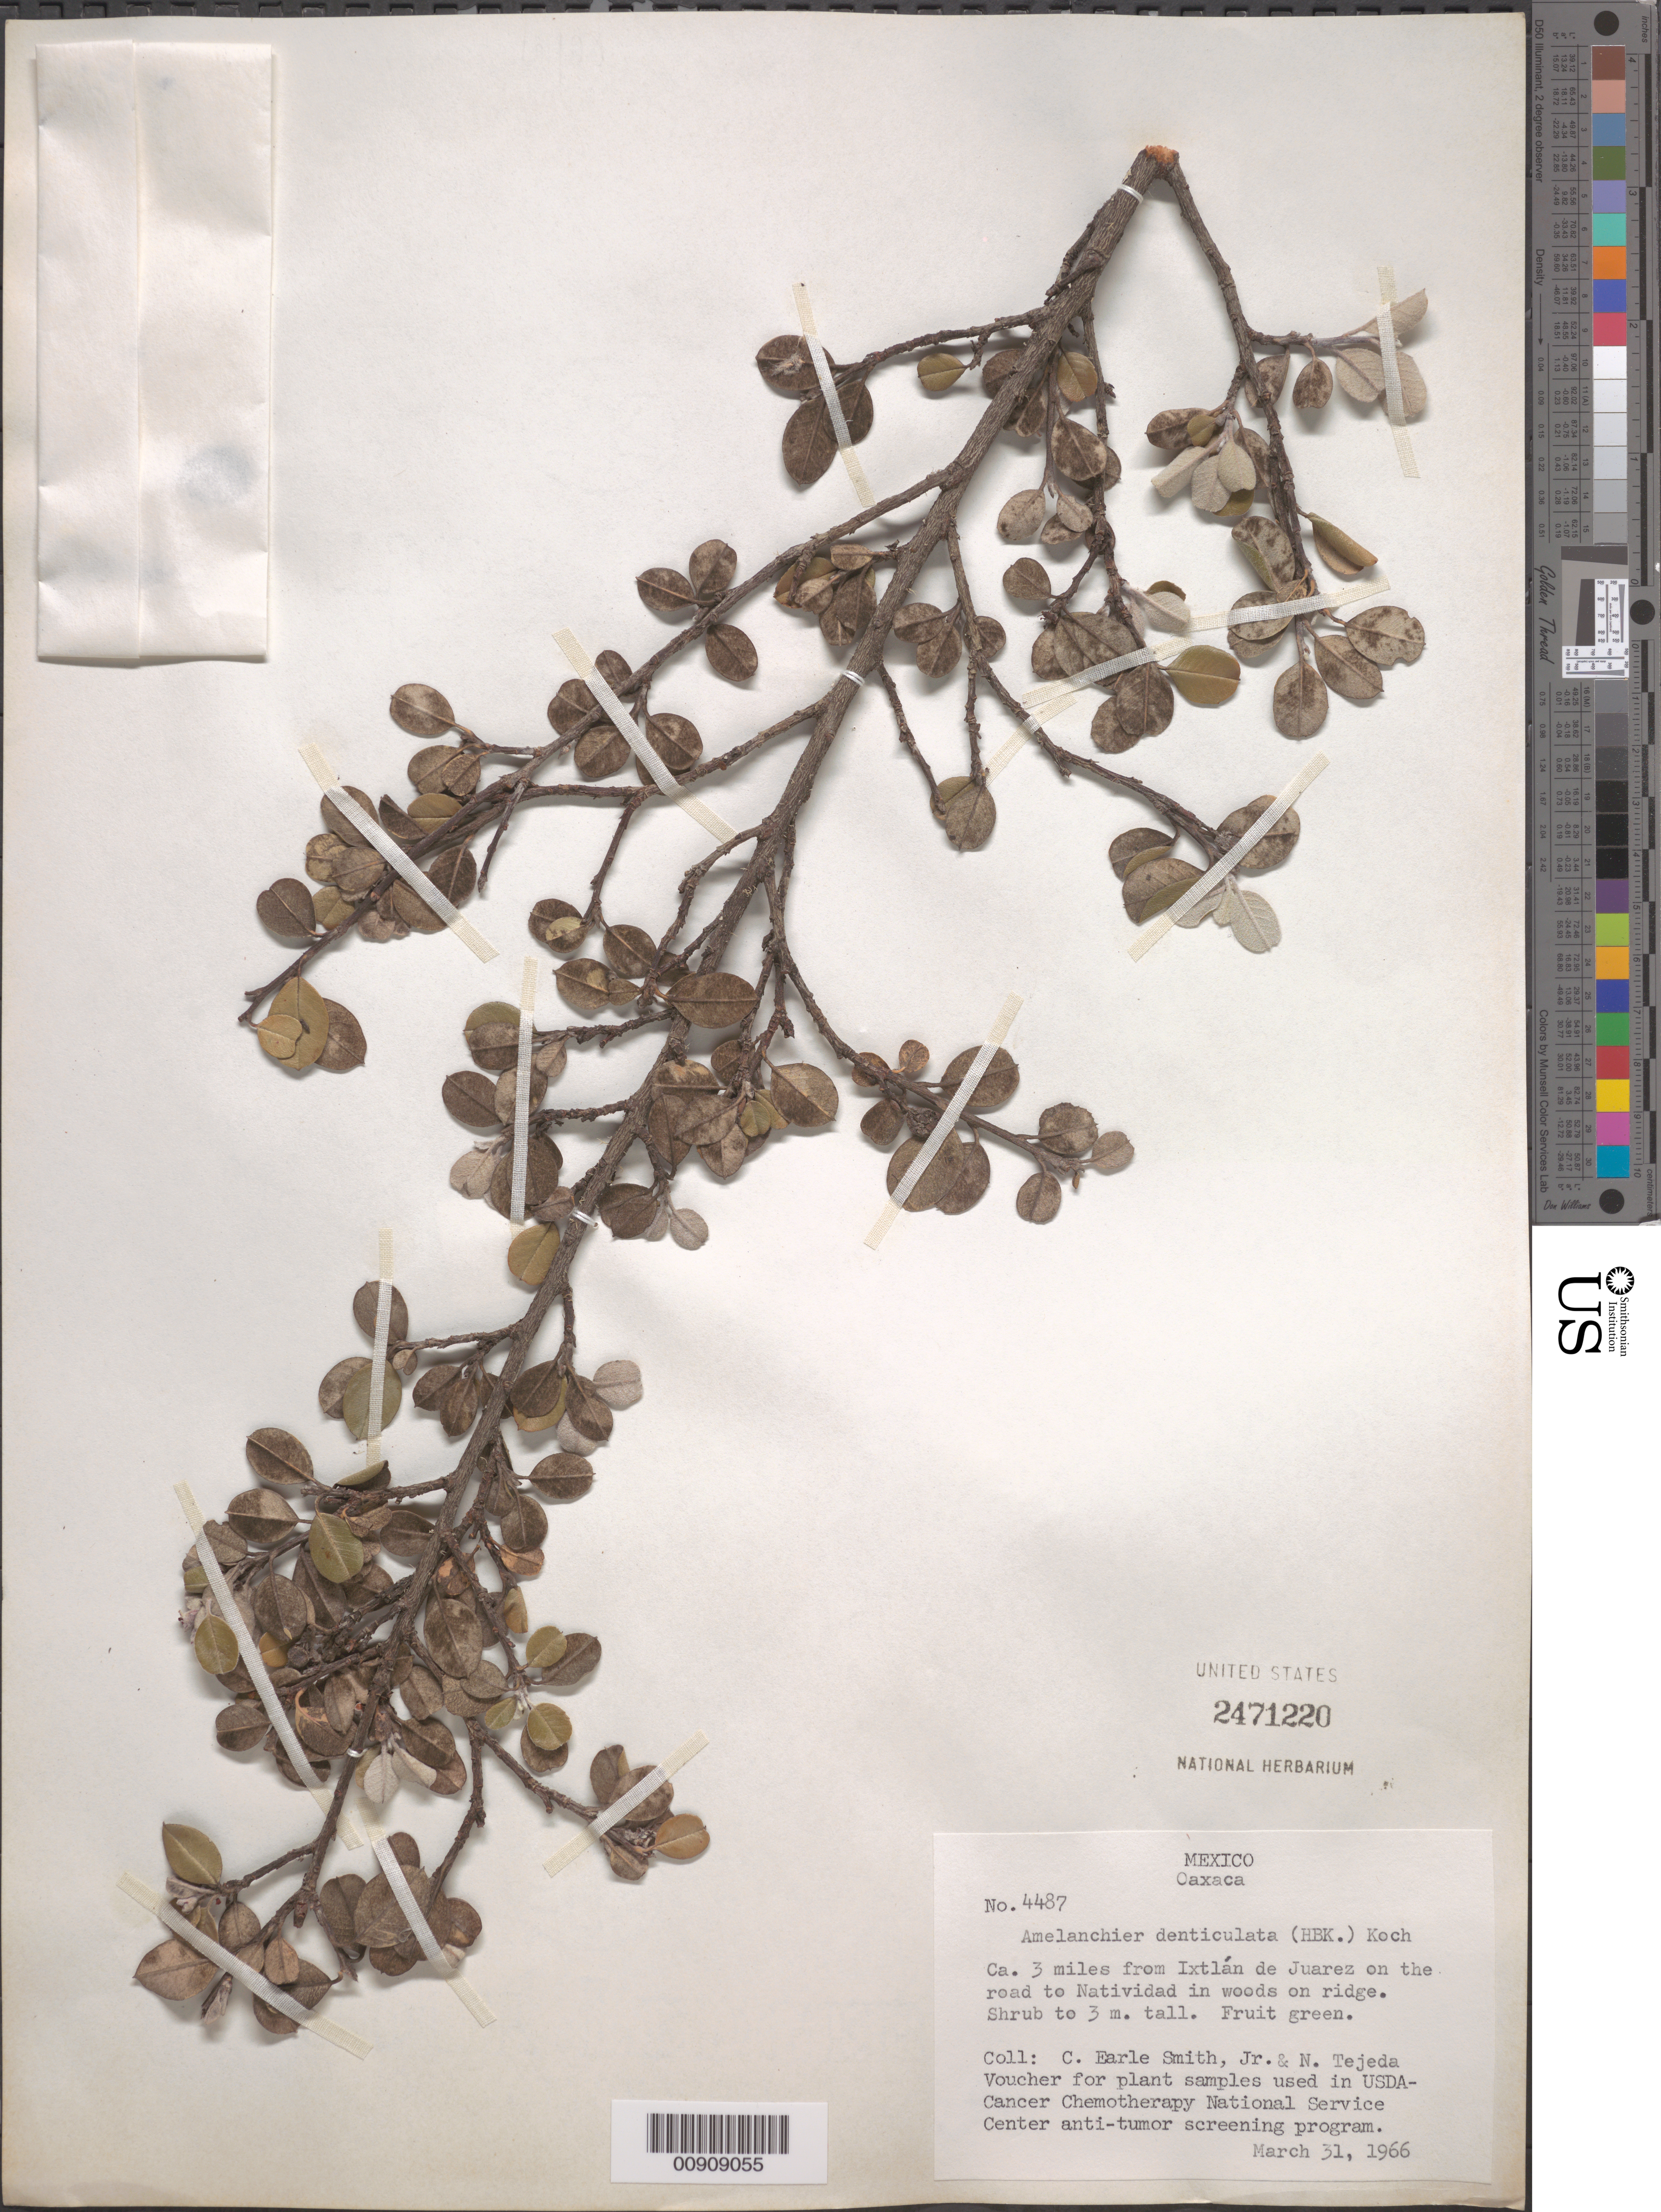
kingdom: Plantae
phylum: Tracheophyta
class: Magnoliopsida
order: Rosales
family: Rosaceae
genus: Malacomeles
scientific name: Malacomeles denticulata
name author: (Kunth) G.N. Jones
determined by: Strong, Mark T., (BOT), Smithsonian Institution - National Museum of Natural History (UNITED STATES)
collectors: C. E. Smith Jr. & N. Tejeda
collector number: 4487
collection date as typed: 31 Mar 1966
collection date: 1966-03-31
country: Mexico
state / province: Oaxaca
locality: Ca. 3 miles from Ixtlán de Juárez on road to Natividad.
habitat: In woods on ridge.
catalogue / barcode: US 2471220